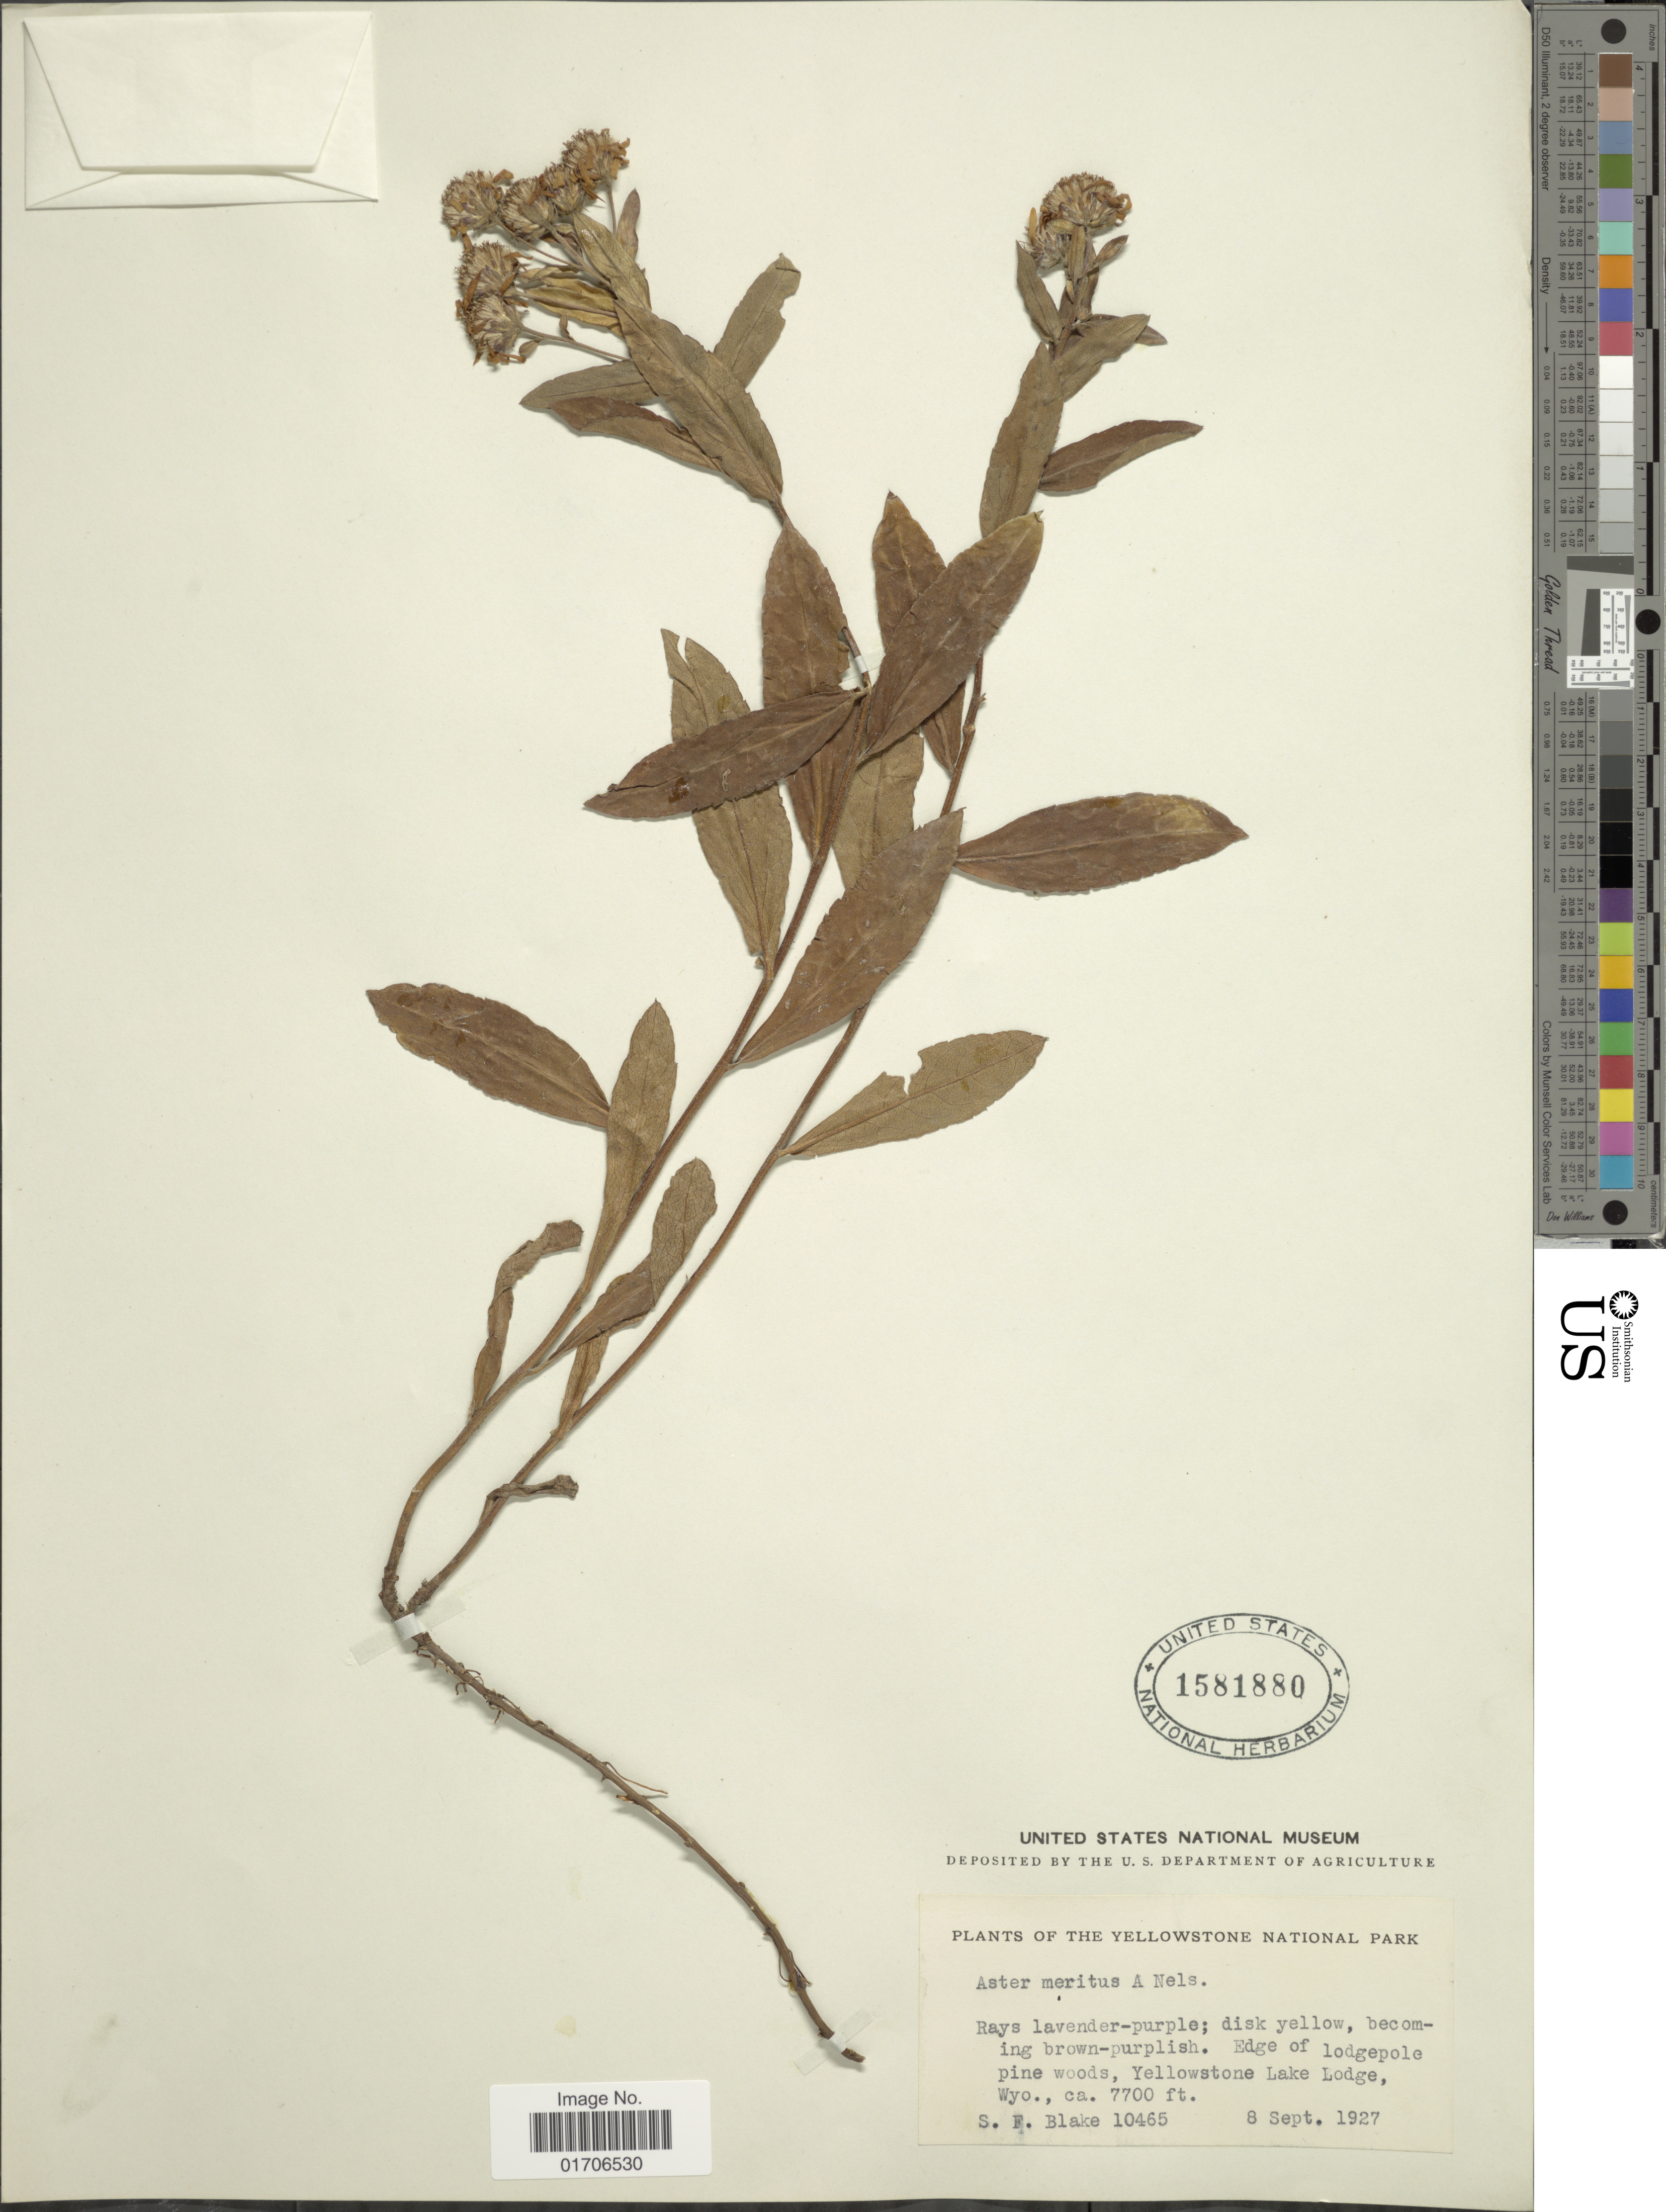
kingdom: Plantae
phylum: Tracheophyta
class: Magnoliopsida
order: Asterales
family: Asteraceae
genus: Eurybia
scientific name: Eurybia merita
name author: (A. Nelson) G.L. Nesom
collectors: S. Blake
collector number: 10465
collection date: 1927-09-08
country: United States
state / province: Wyoming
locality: Yellowstone National Park. Edge of lodgepole pine woods, Yellowstone Lake Lodge, Wyo.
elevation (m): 2347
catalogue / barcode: US 1581880